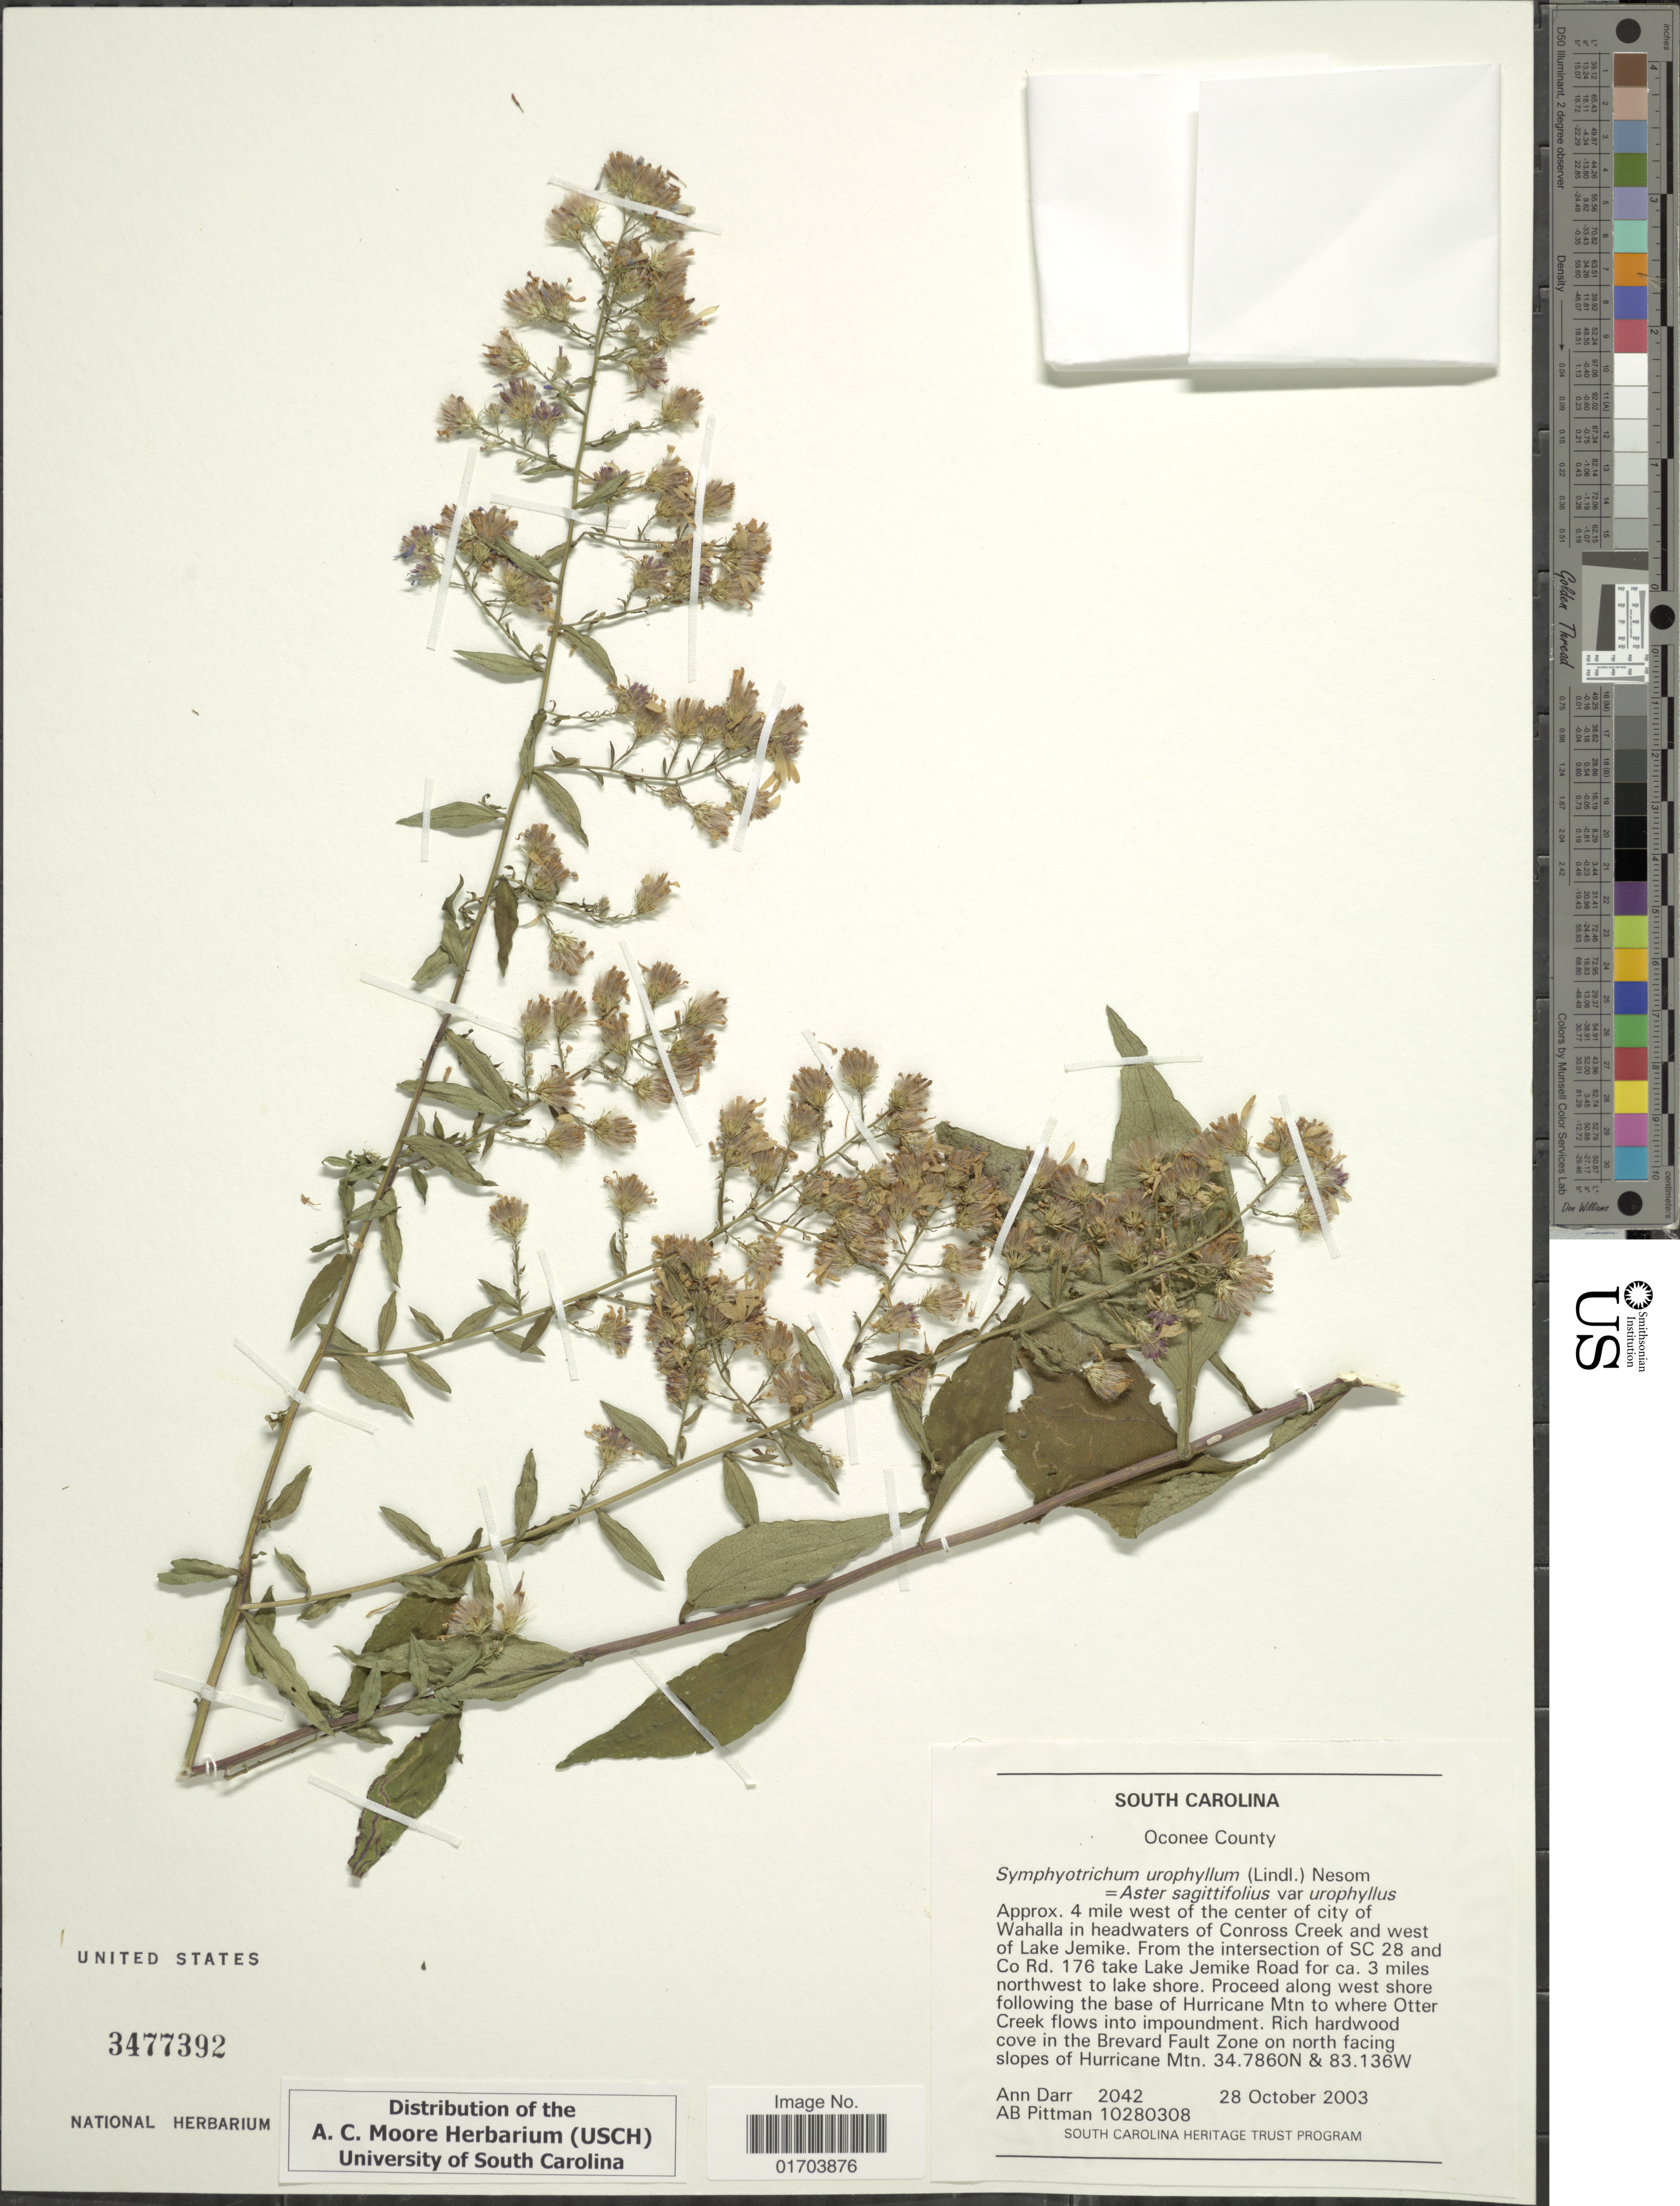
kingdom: Plantae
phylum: Tracheophyta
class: Magnoliopsida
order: Asterales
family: Asteraceae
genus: Symphyotrichum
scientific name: Symphyotrichum urophyllum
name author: (Lindl. ex DC.) G.L. Nesom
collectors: A. Darr & A. B. Pittman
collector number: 2042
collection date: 2003-10-28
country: United States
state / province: South Carolina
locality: Oconee County, Approx. 4 miles west of the center of city of Wahalla in headwaters of Concross Creek and west of Lake Jemike. From the intersection of SC 28 and Co Rd 176 take Lake Jemike Road for ca. 3 miles northwest to lake shore. Proceed along west shore following the base of Hurricane Mtn to where Otter Creek flows into impoundment. Rich hardwood cove in the Brevard Fault Zone on north facing slopes of Hurrican Mtn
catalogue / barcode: US 3477392